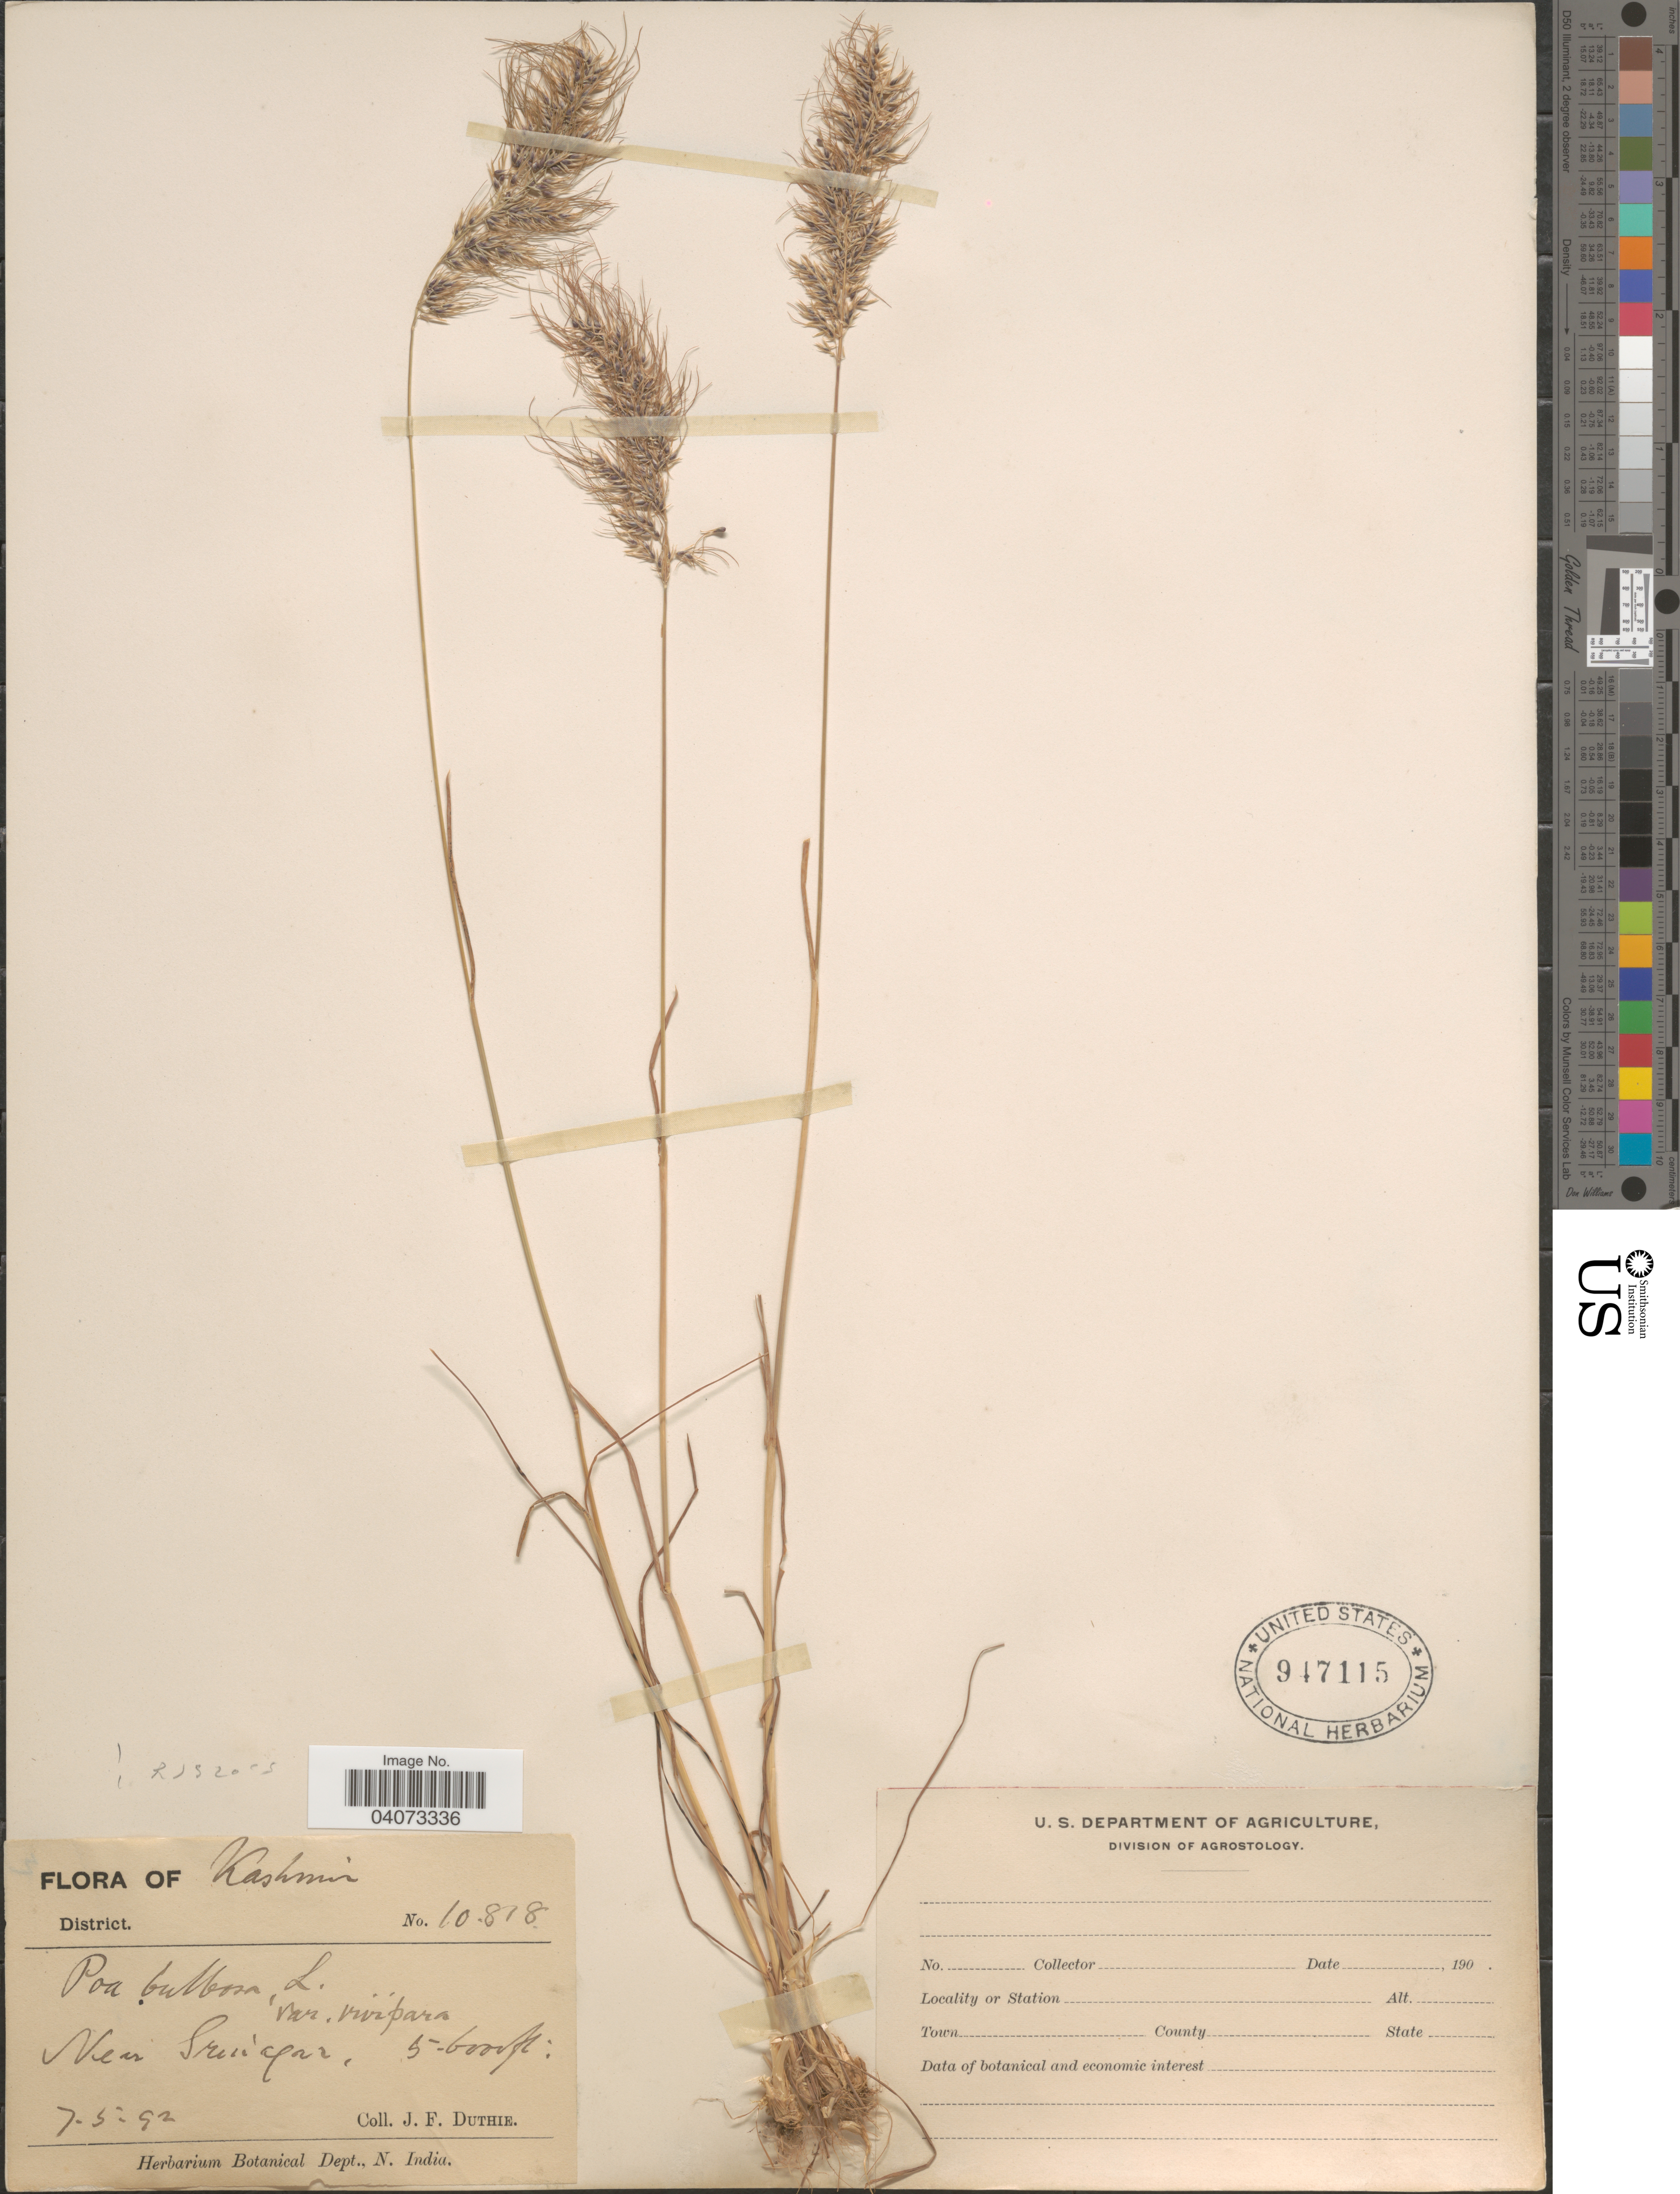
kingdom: Plantae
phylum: Tracheophyta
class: Liliopsida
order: Poales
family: Poaceae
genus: Poa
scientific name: Poa bulbosa subsp. bulbosa var. vivipara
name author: Koeler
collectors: J. F. Duthie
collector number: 10818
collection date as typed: Transcribed d/m/y: 7/5/92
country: India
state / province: Jammu and Kashmir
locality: Kashmir. Near Srinagar.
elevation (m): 1524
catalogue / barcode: US 947115